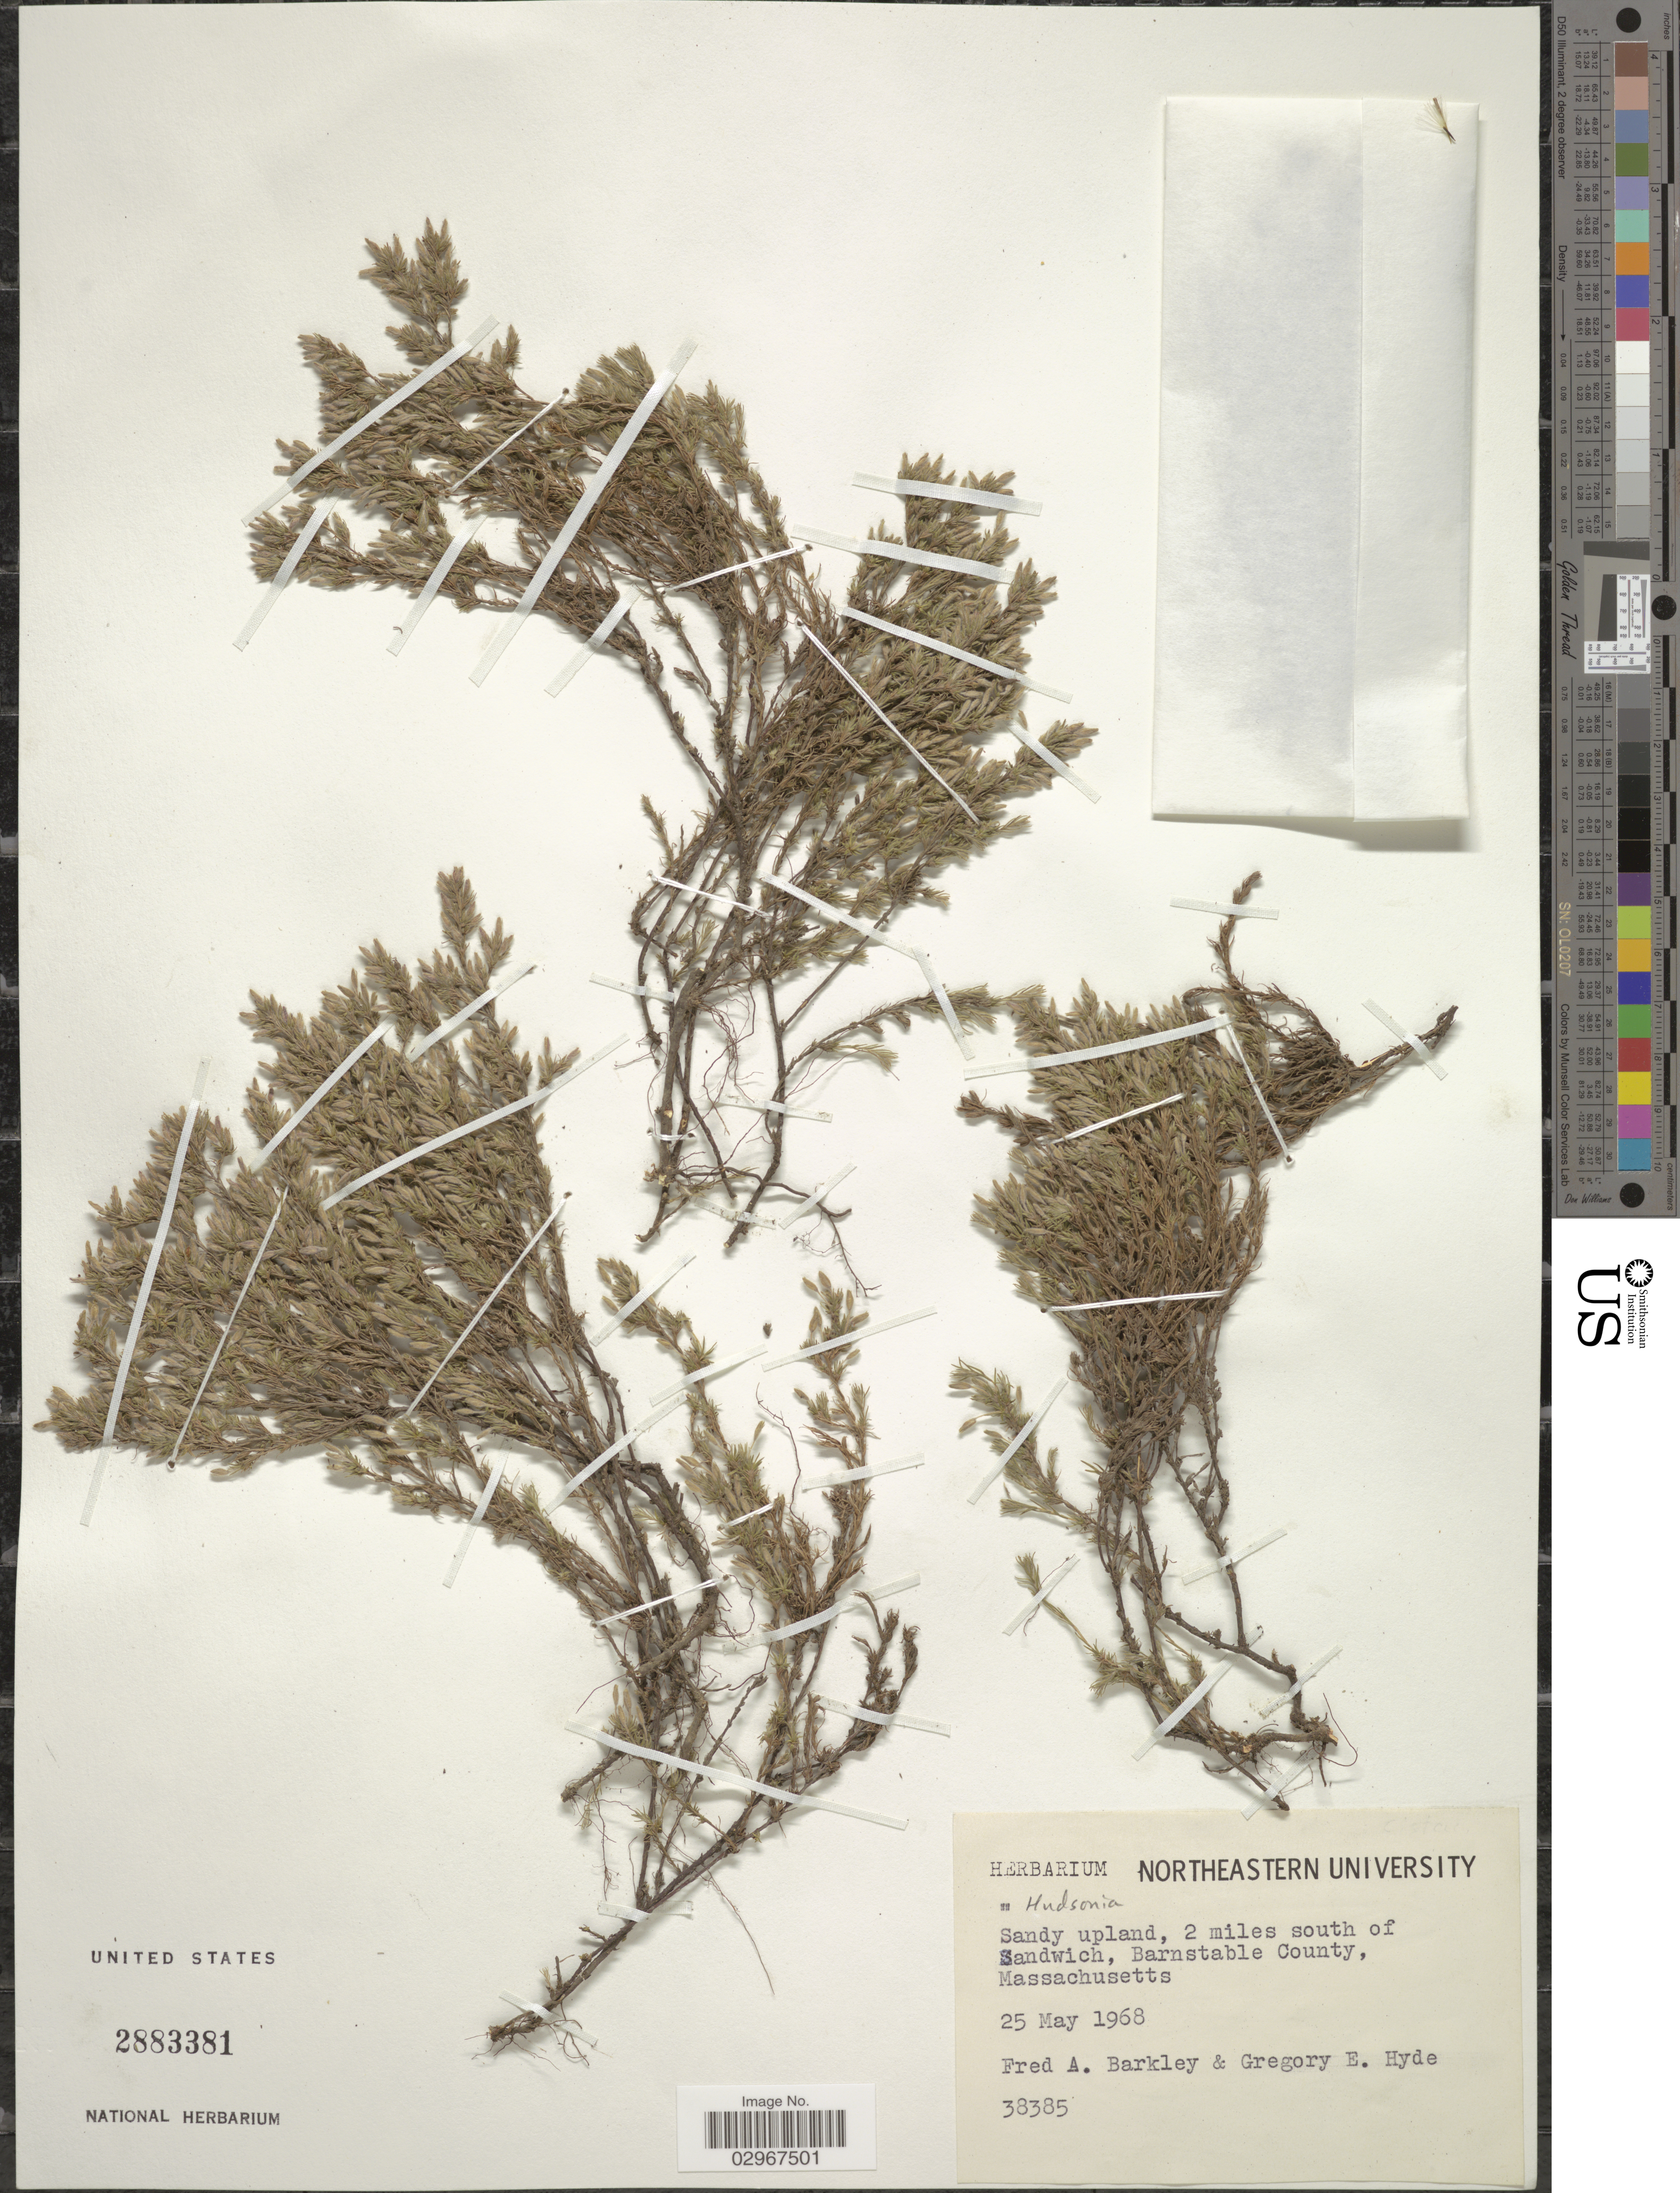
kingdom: Plantae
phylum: Tracheophyta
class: Magnoliopsida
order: Malvales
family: Cistaceae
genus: Hudsonia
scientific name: Hudsonia ericoides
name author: L.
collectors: F. A. Barkley & G. Hyde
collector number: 38385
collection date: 1968-05-25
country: United States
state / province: Massachusetts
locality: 2 miles south of Sandwich, Barnstable County.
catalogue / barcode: US 2883381